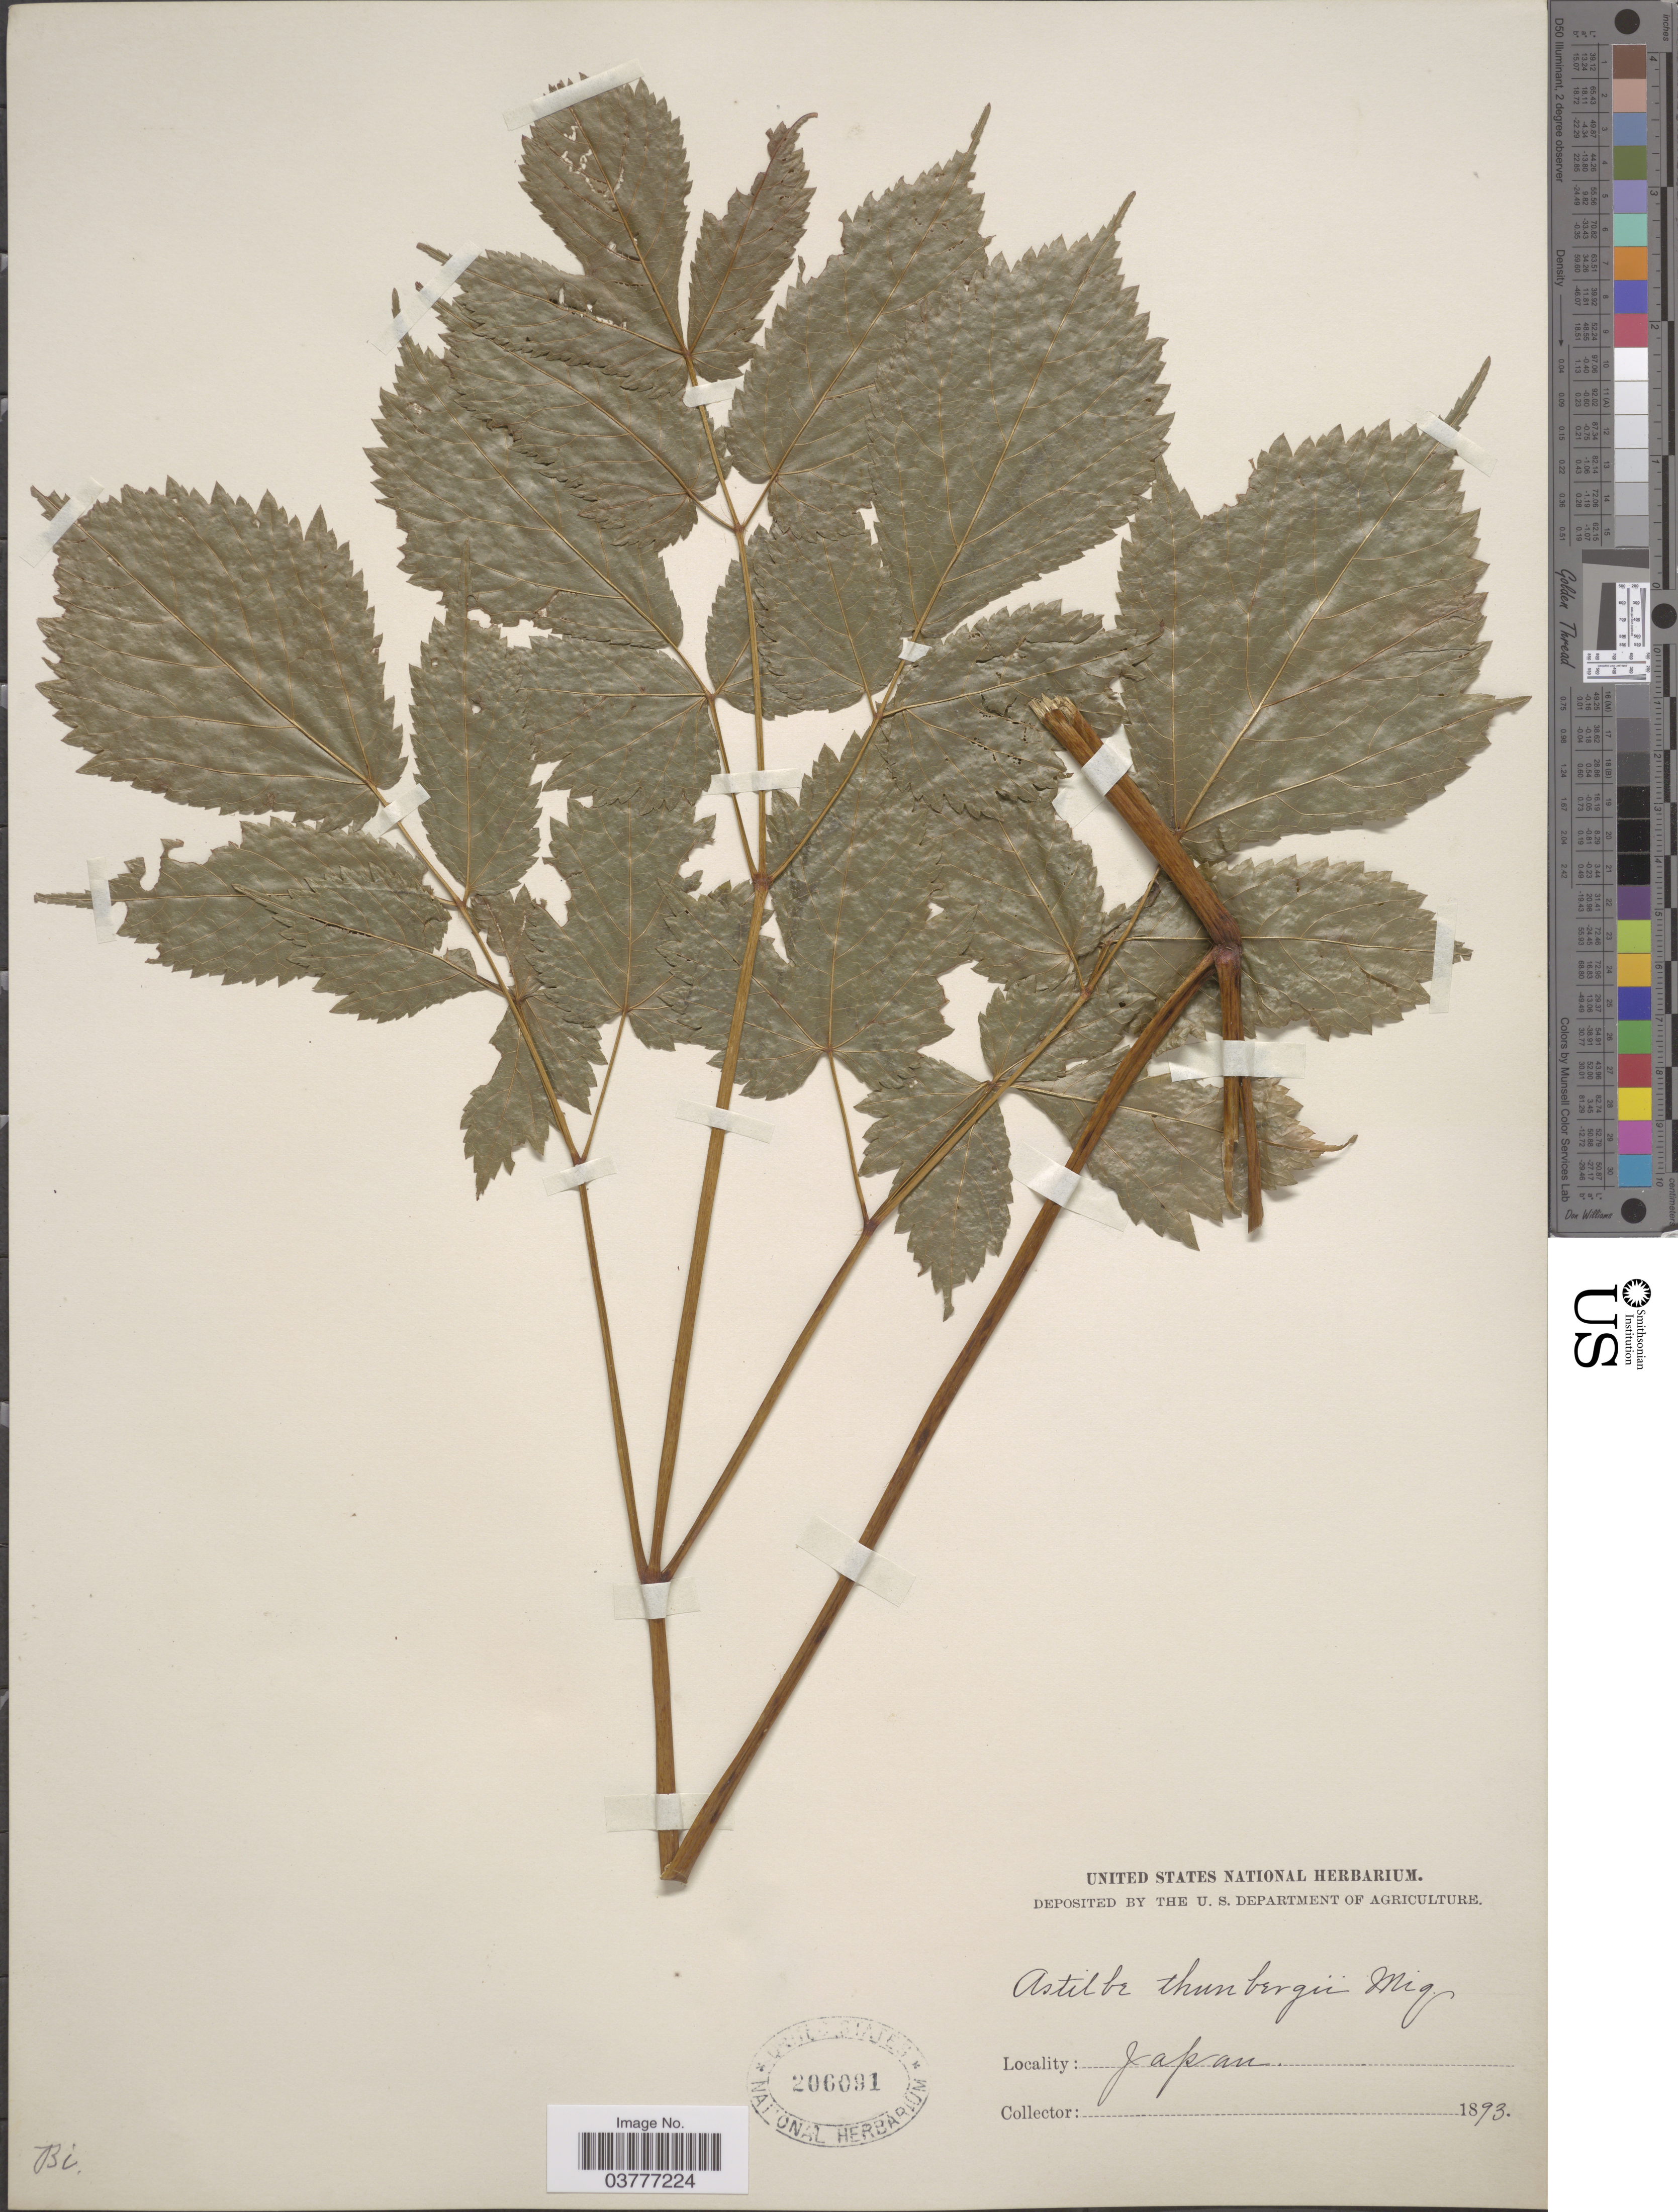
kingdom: Plantae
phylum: Tracheophyta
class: Magnoliopsida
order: Saxifragales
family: Saxifragaceae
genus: Astilbe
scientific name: Astilbe thunbergii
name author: (Siebold & Zucc.) Miq.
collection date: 1893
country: Japan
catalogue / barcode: US 206091